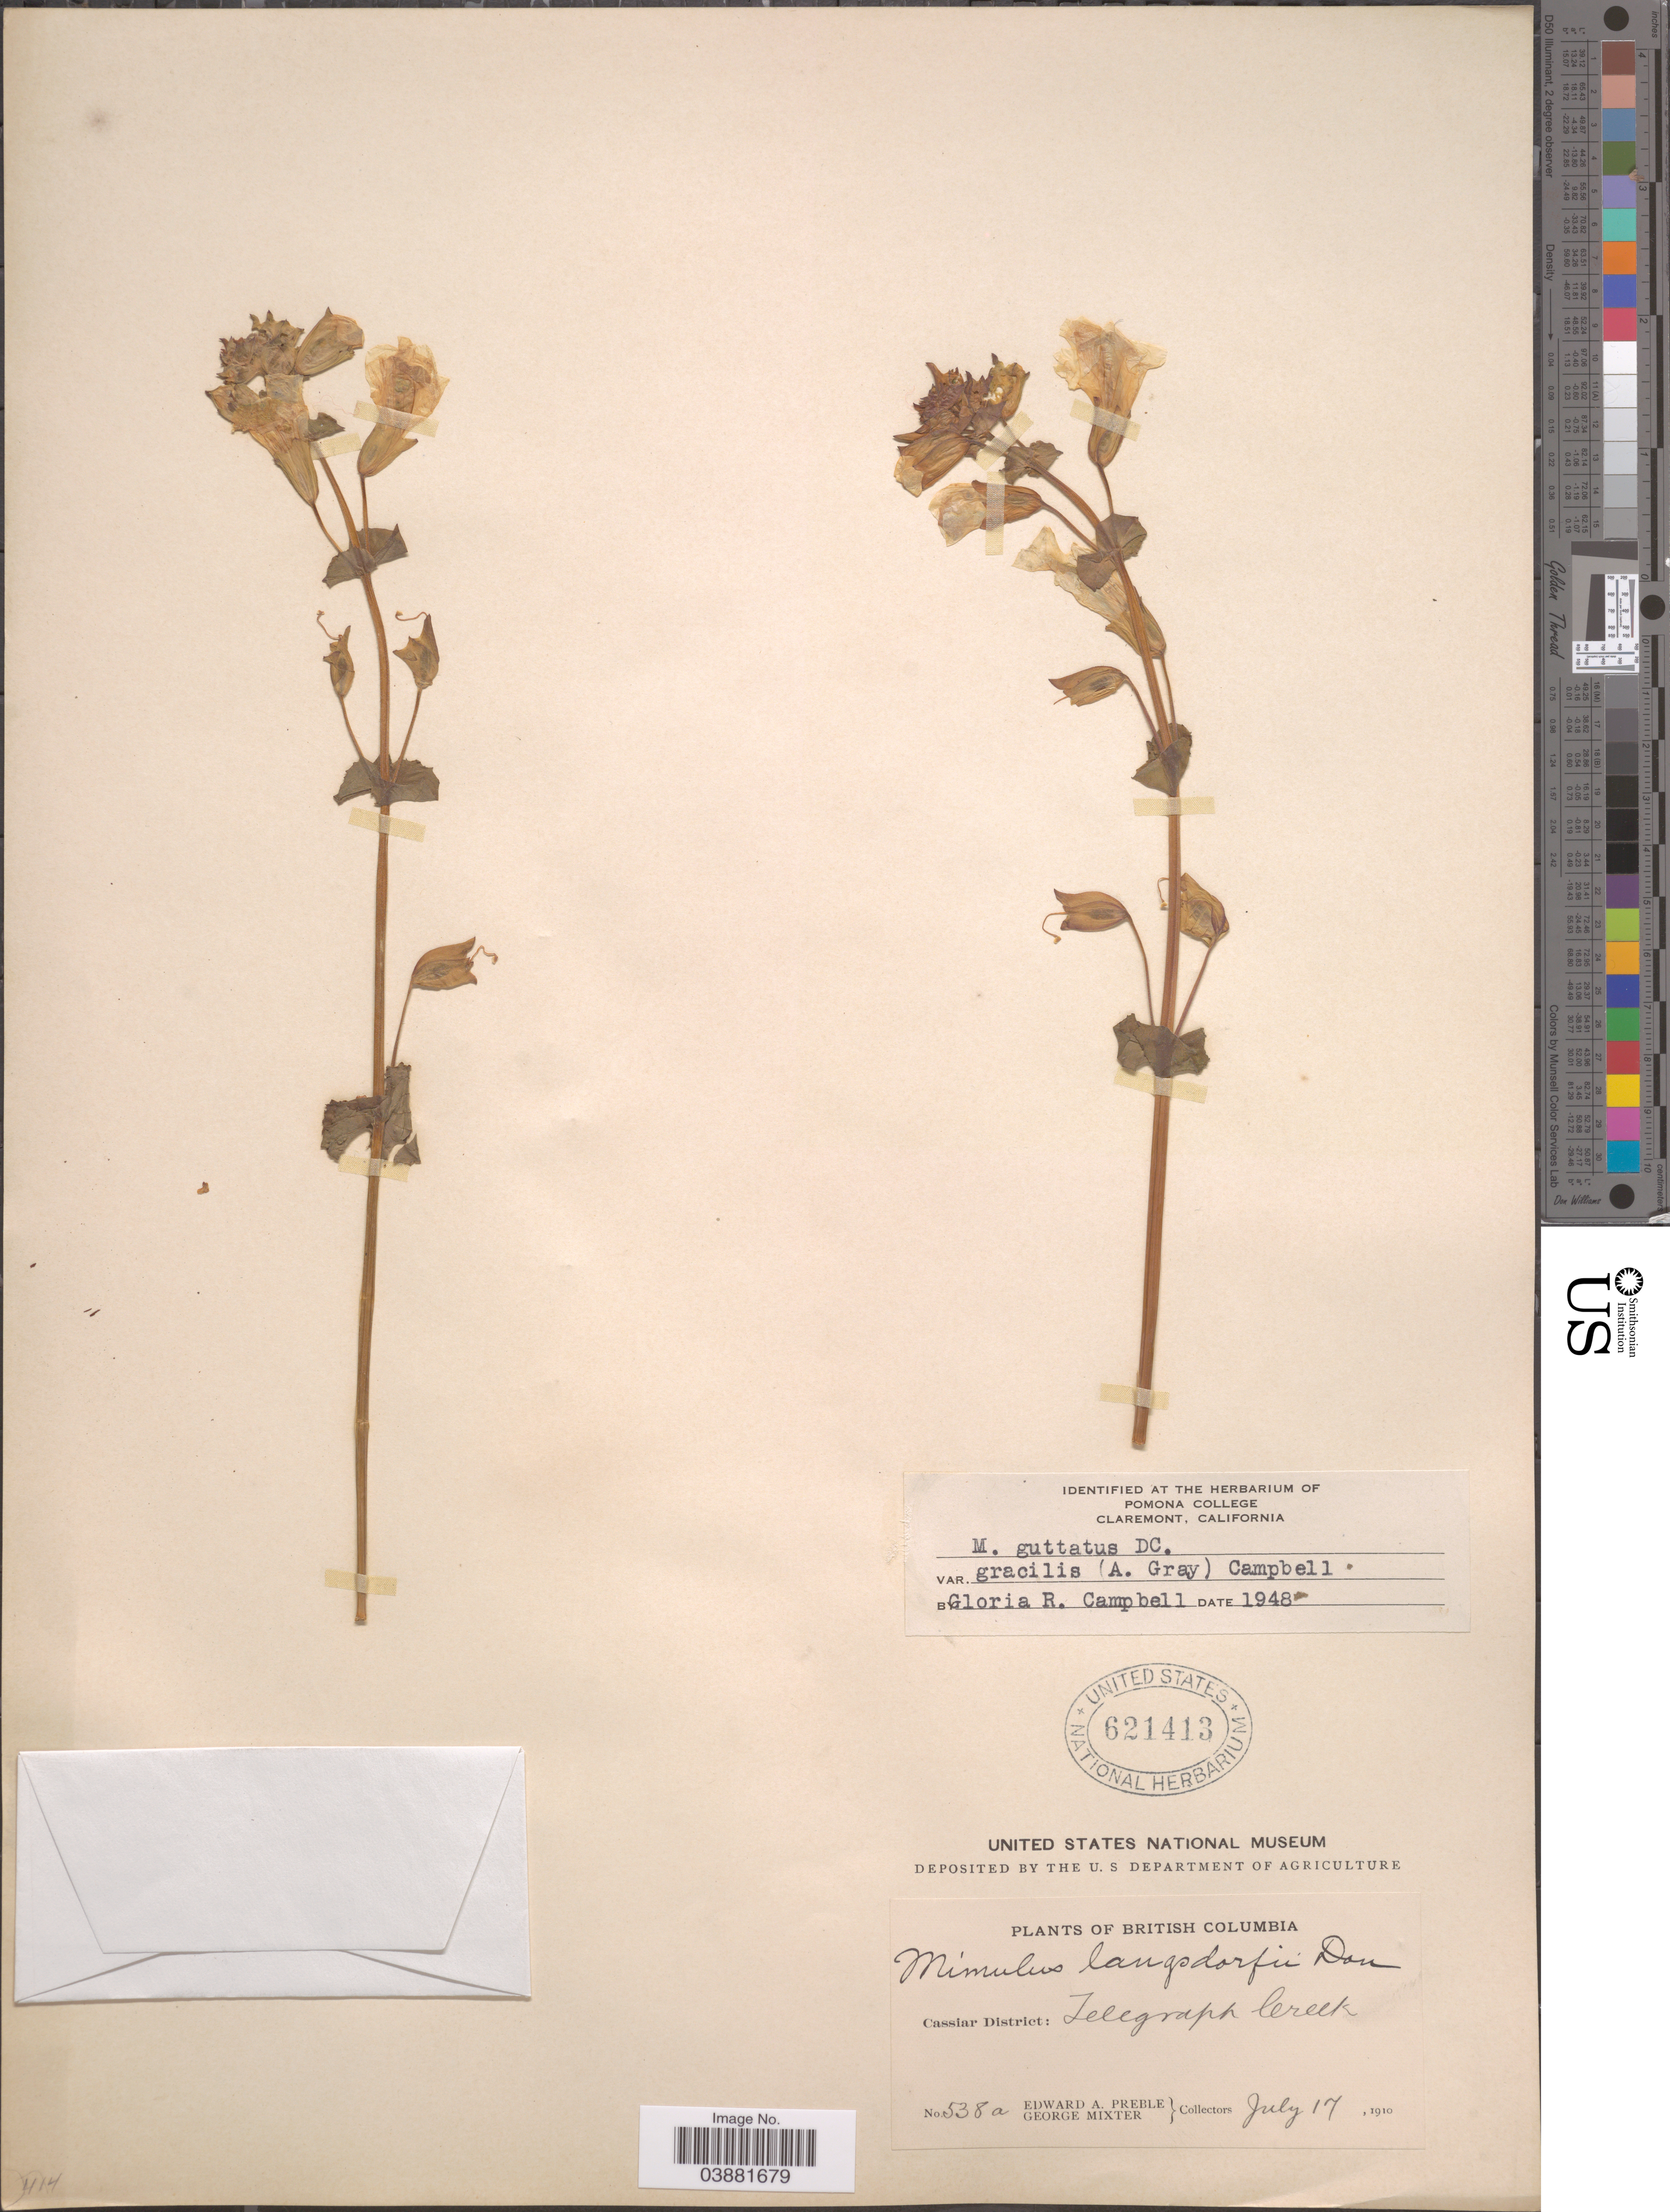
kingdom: Plantae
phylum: Tracheophyta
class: Magnoliopsida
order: Lamiales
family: Phrymaceae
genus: Mimulus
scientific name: Mimulus guttatus var. gracilis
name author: (A. Gray) G.R. Campb.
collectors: E. Preble & G. Mixter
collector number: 538a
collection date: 1910-07-17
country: Canada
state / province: British Columbia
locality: Cassiar District: Telegraph Creek.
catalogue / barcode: US 621413